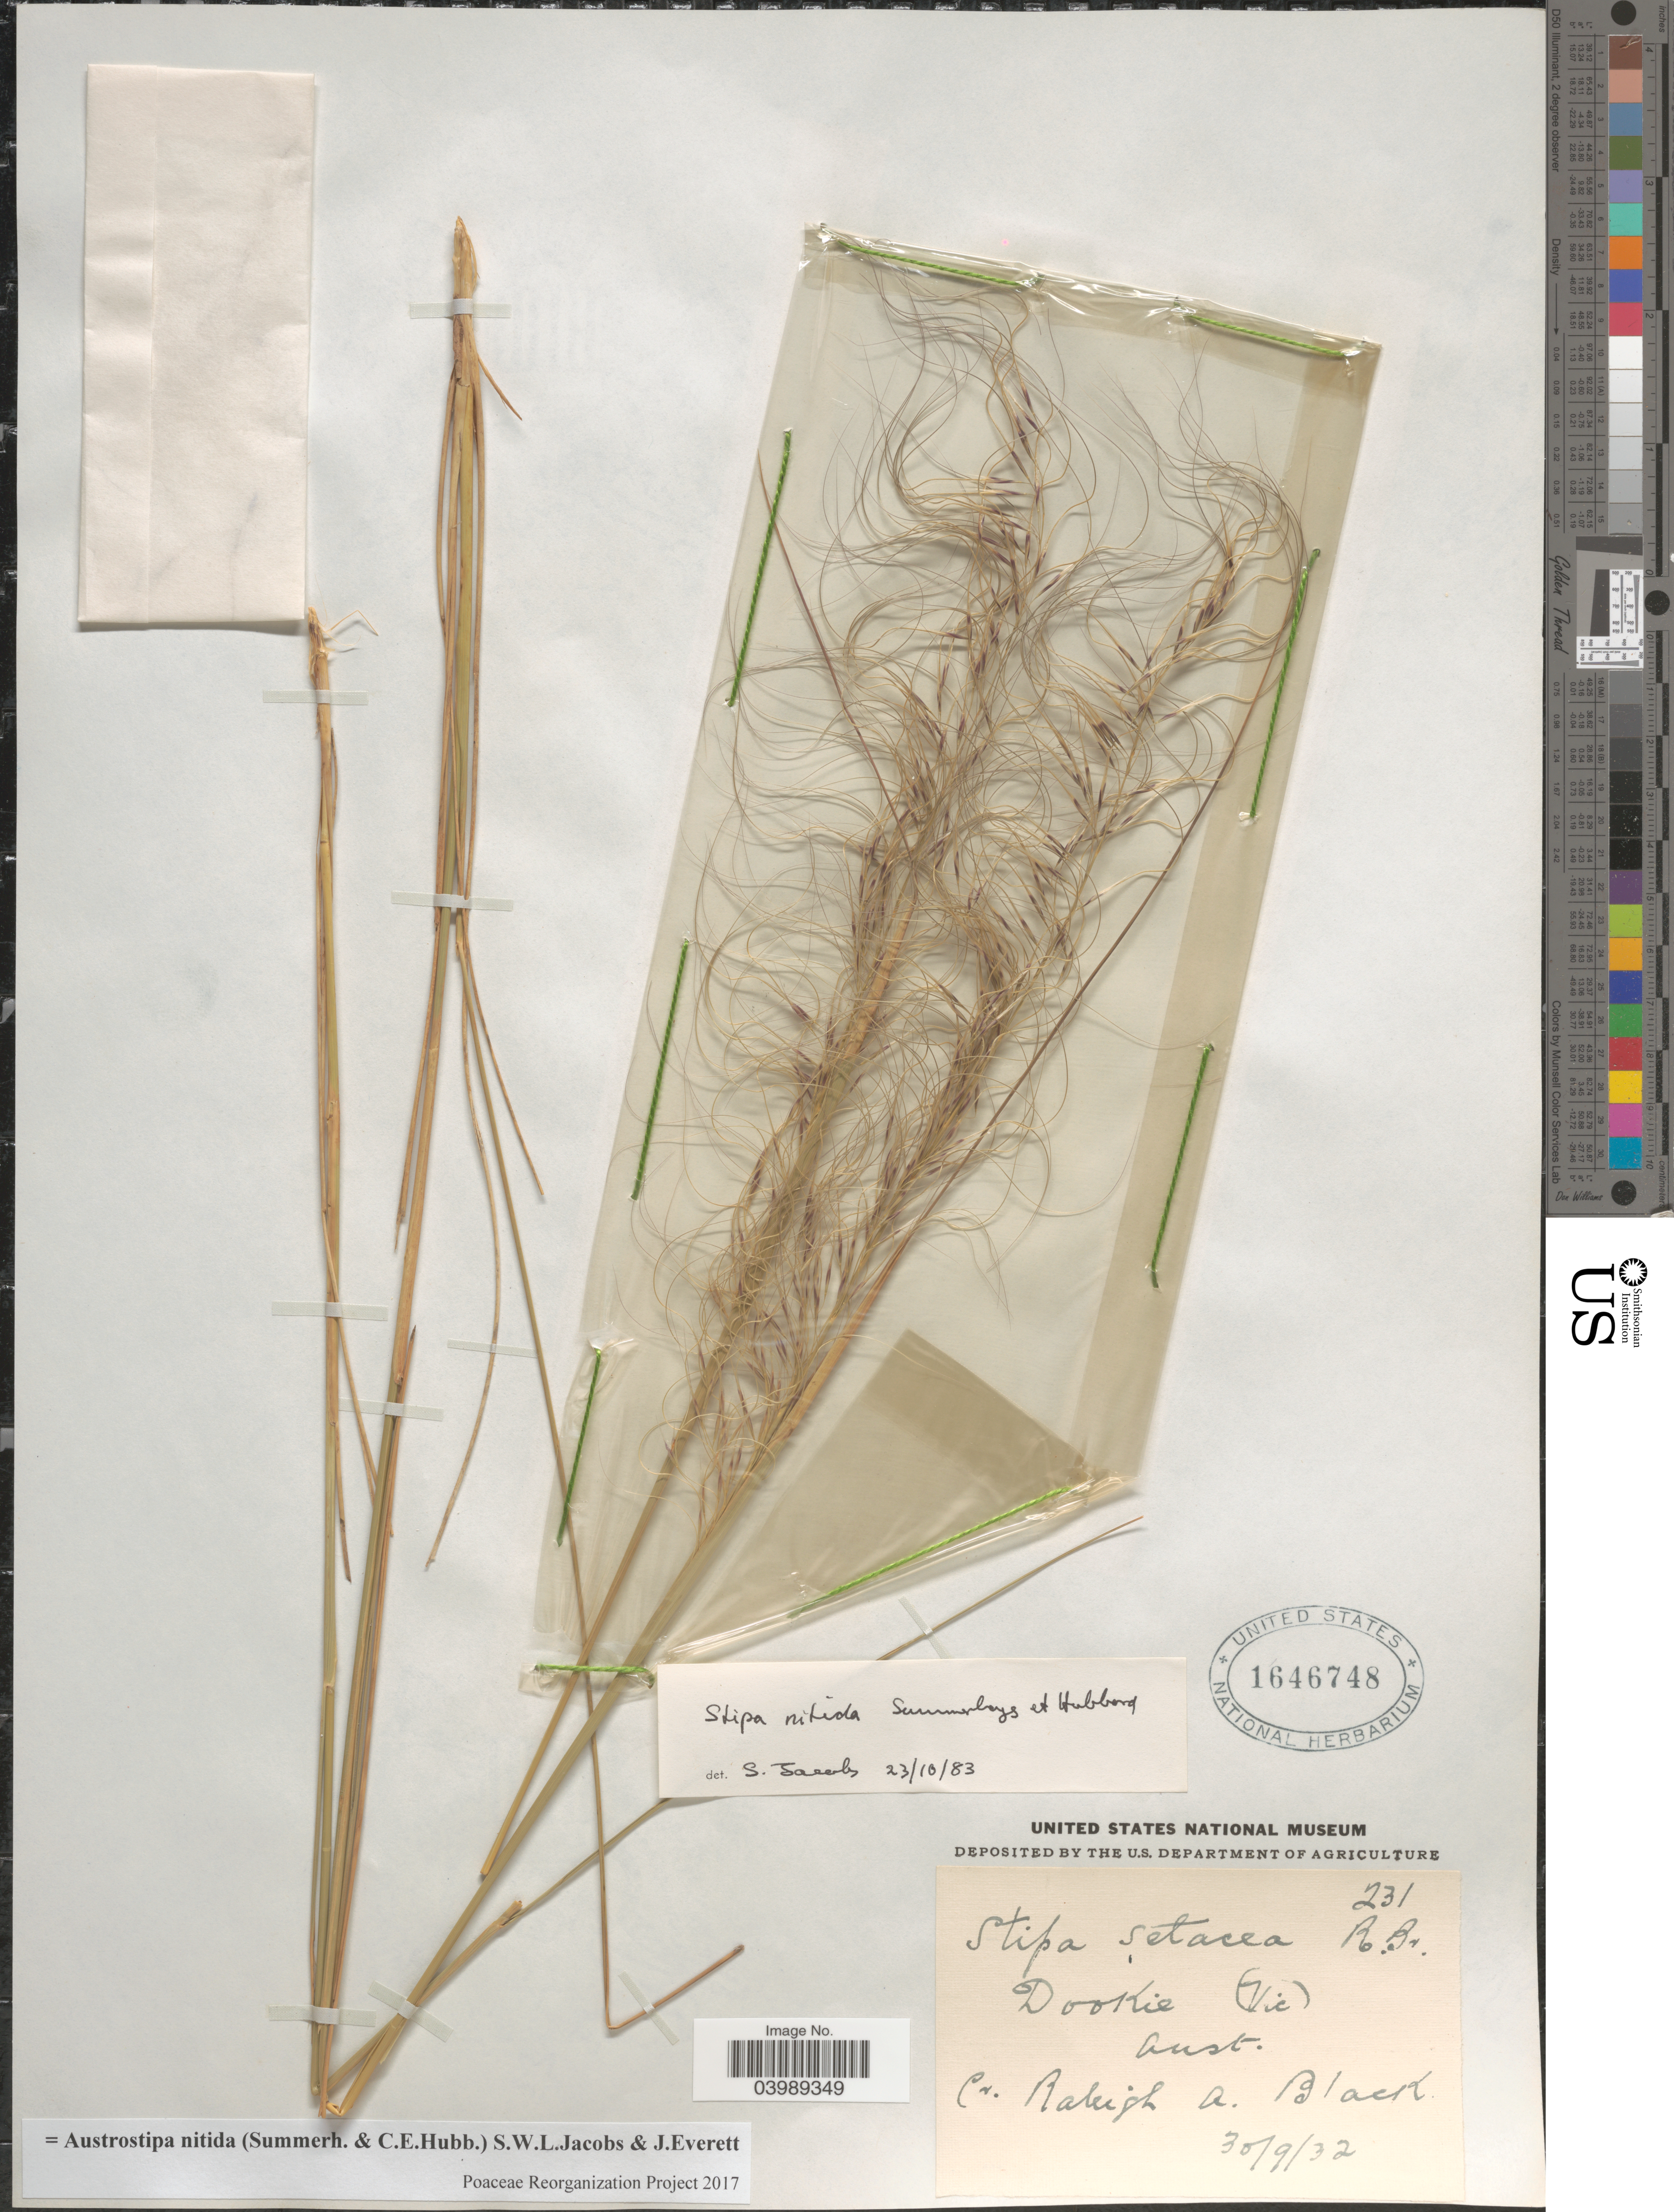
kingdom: Plantae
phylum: Tracheophyta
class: Liliopsida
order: Poales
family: Poaceae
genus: Austrostipa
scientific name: Austrostipa nitida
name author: (Summerh. & C.E. Hubb.) S.W.L. Jacobs & J. Everett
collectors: R. A. Black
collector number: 231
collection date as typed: Transcribed d/m/y: 30/9/32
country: Australia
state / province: Victoria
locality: Dookie (Vic.).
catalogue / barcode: US 1646748